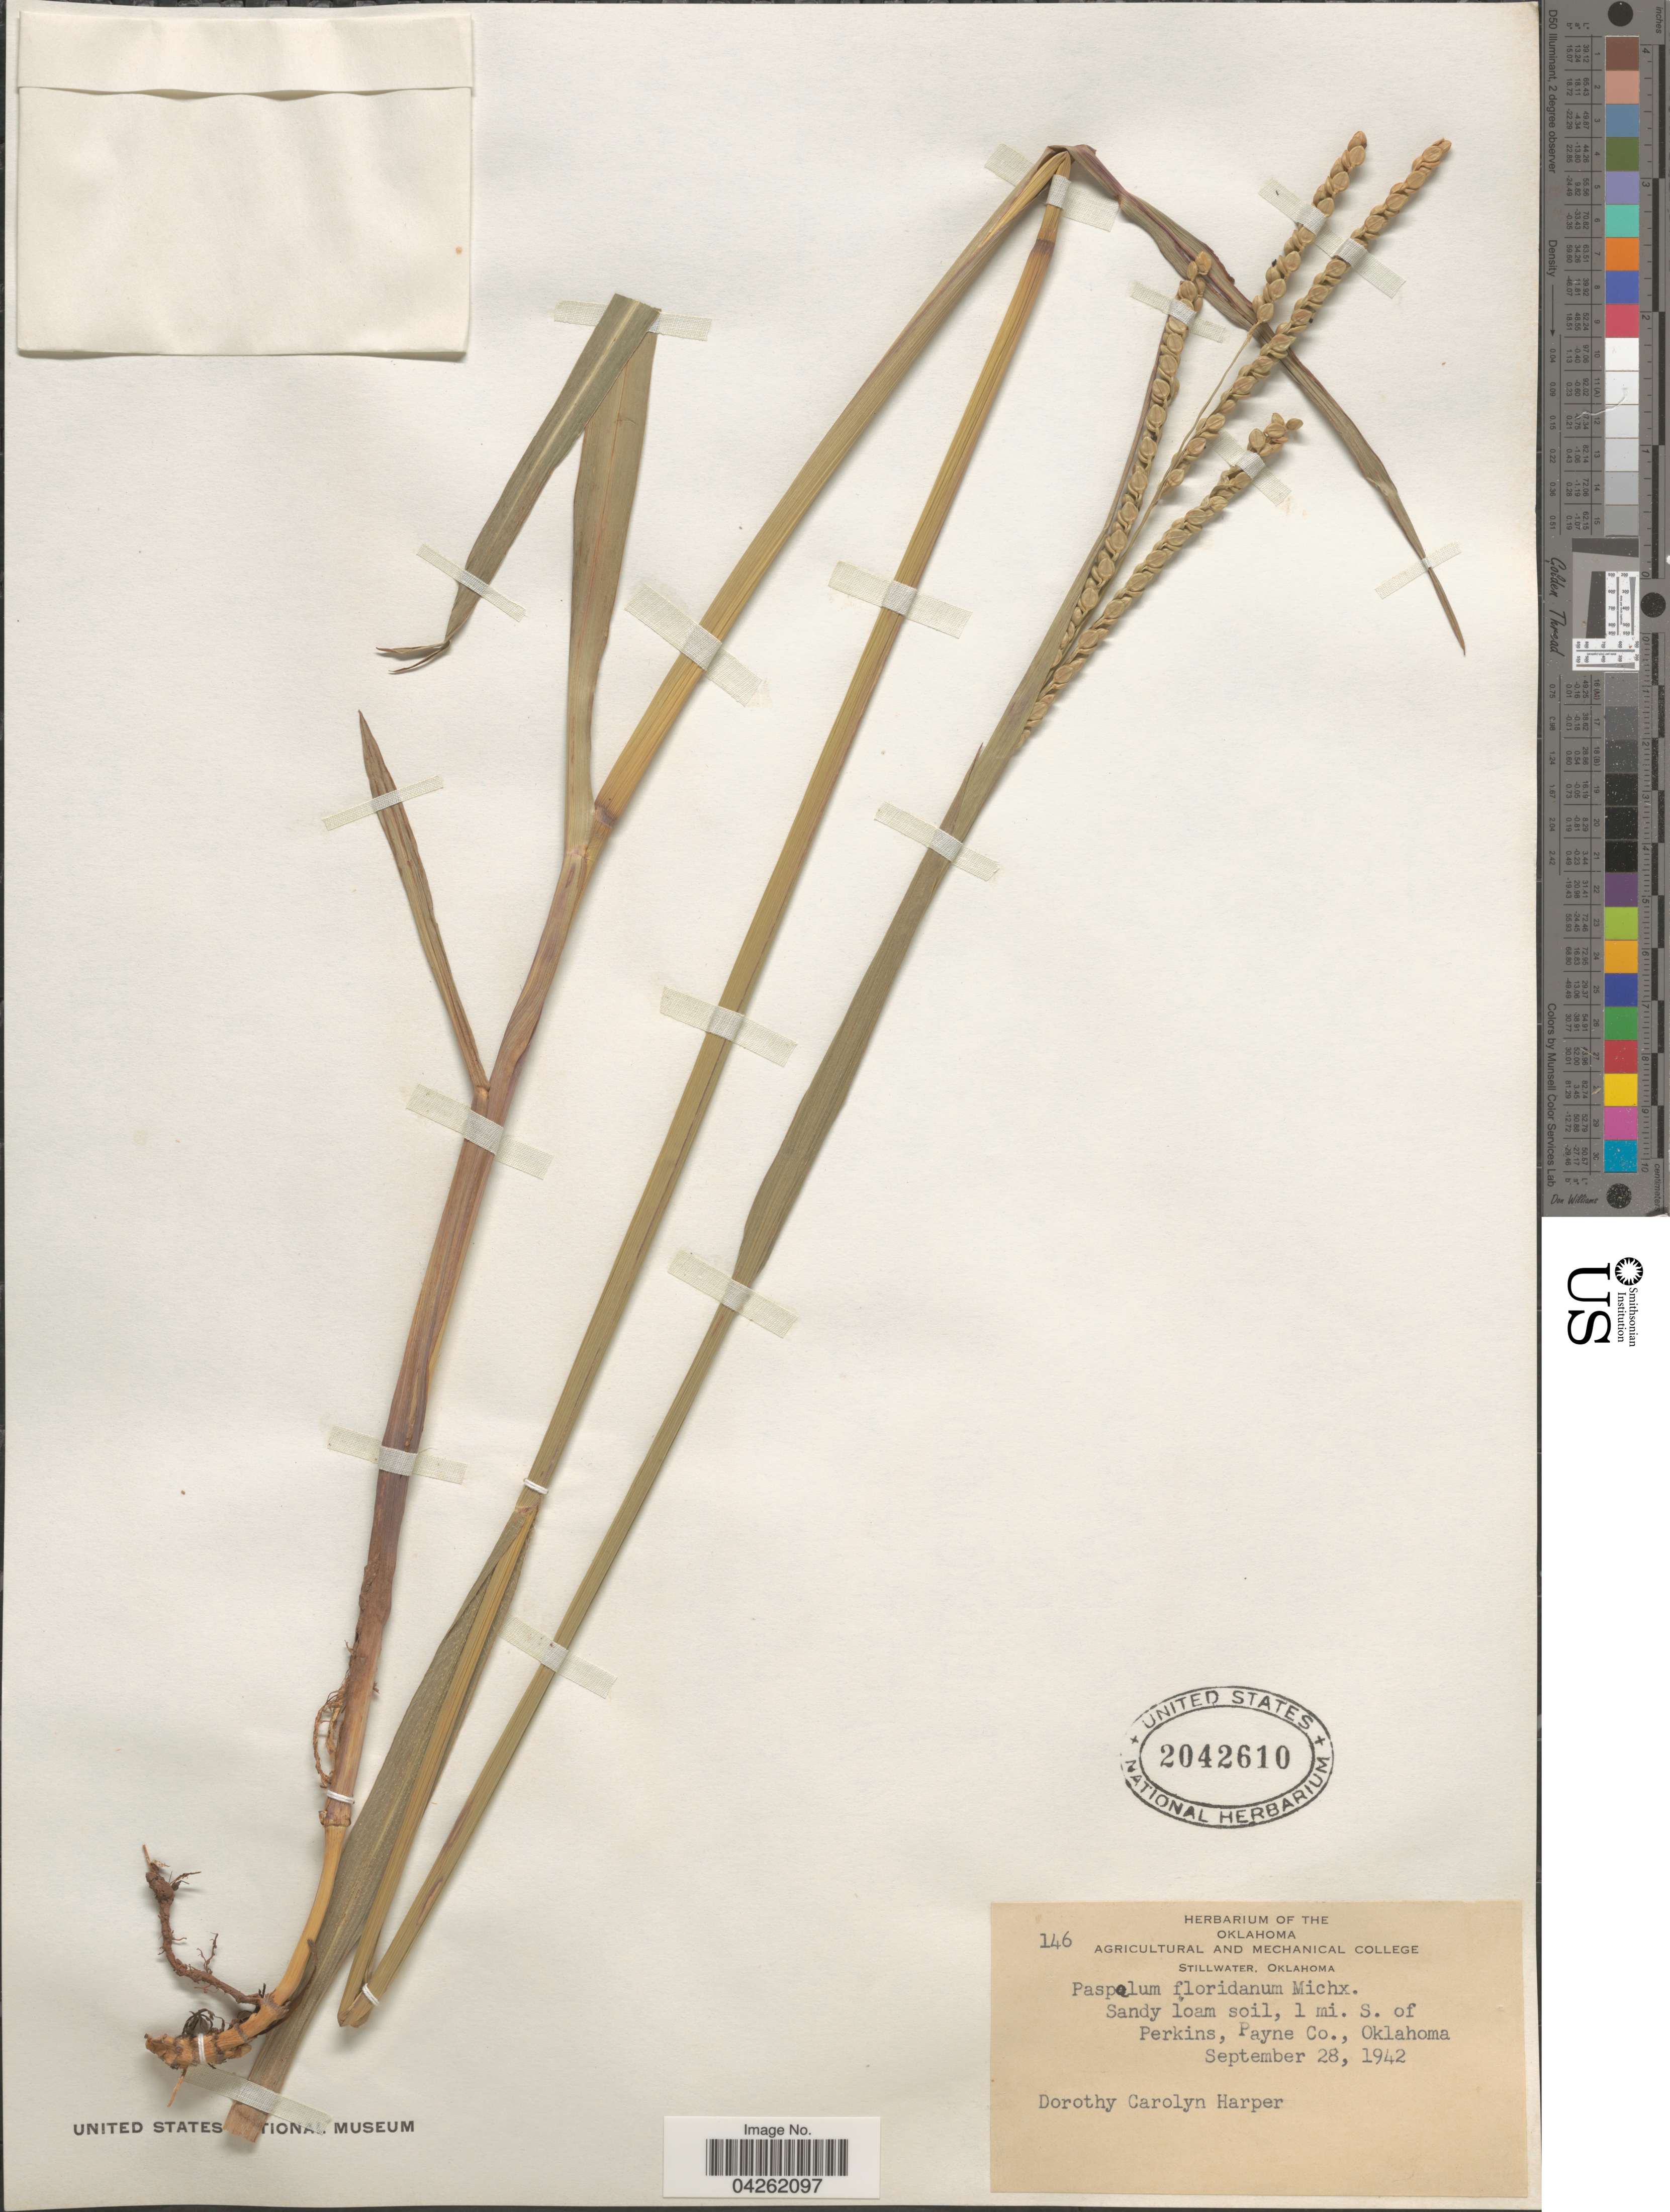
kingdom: Plantae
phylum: Tracheophyta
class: Liliopsida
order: Poales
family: Poaceae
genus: Paspalum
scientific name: Paspalum floridanum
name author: Michx.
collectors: D. C. Harper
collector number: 146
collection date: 1942-09-28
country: United States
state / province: Oklahoma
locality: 1 mi. S. of Perkins, Payne Co.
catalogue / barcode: US 2042610